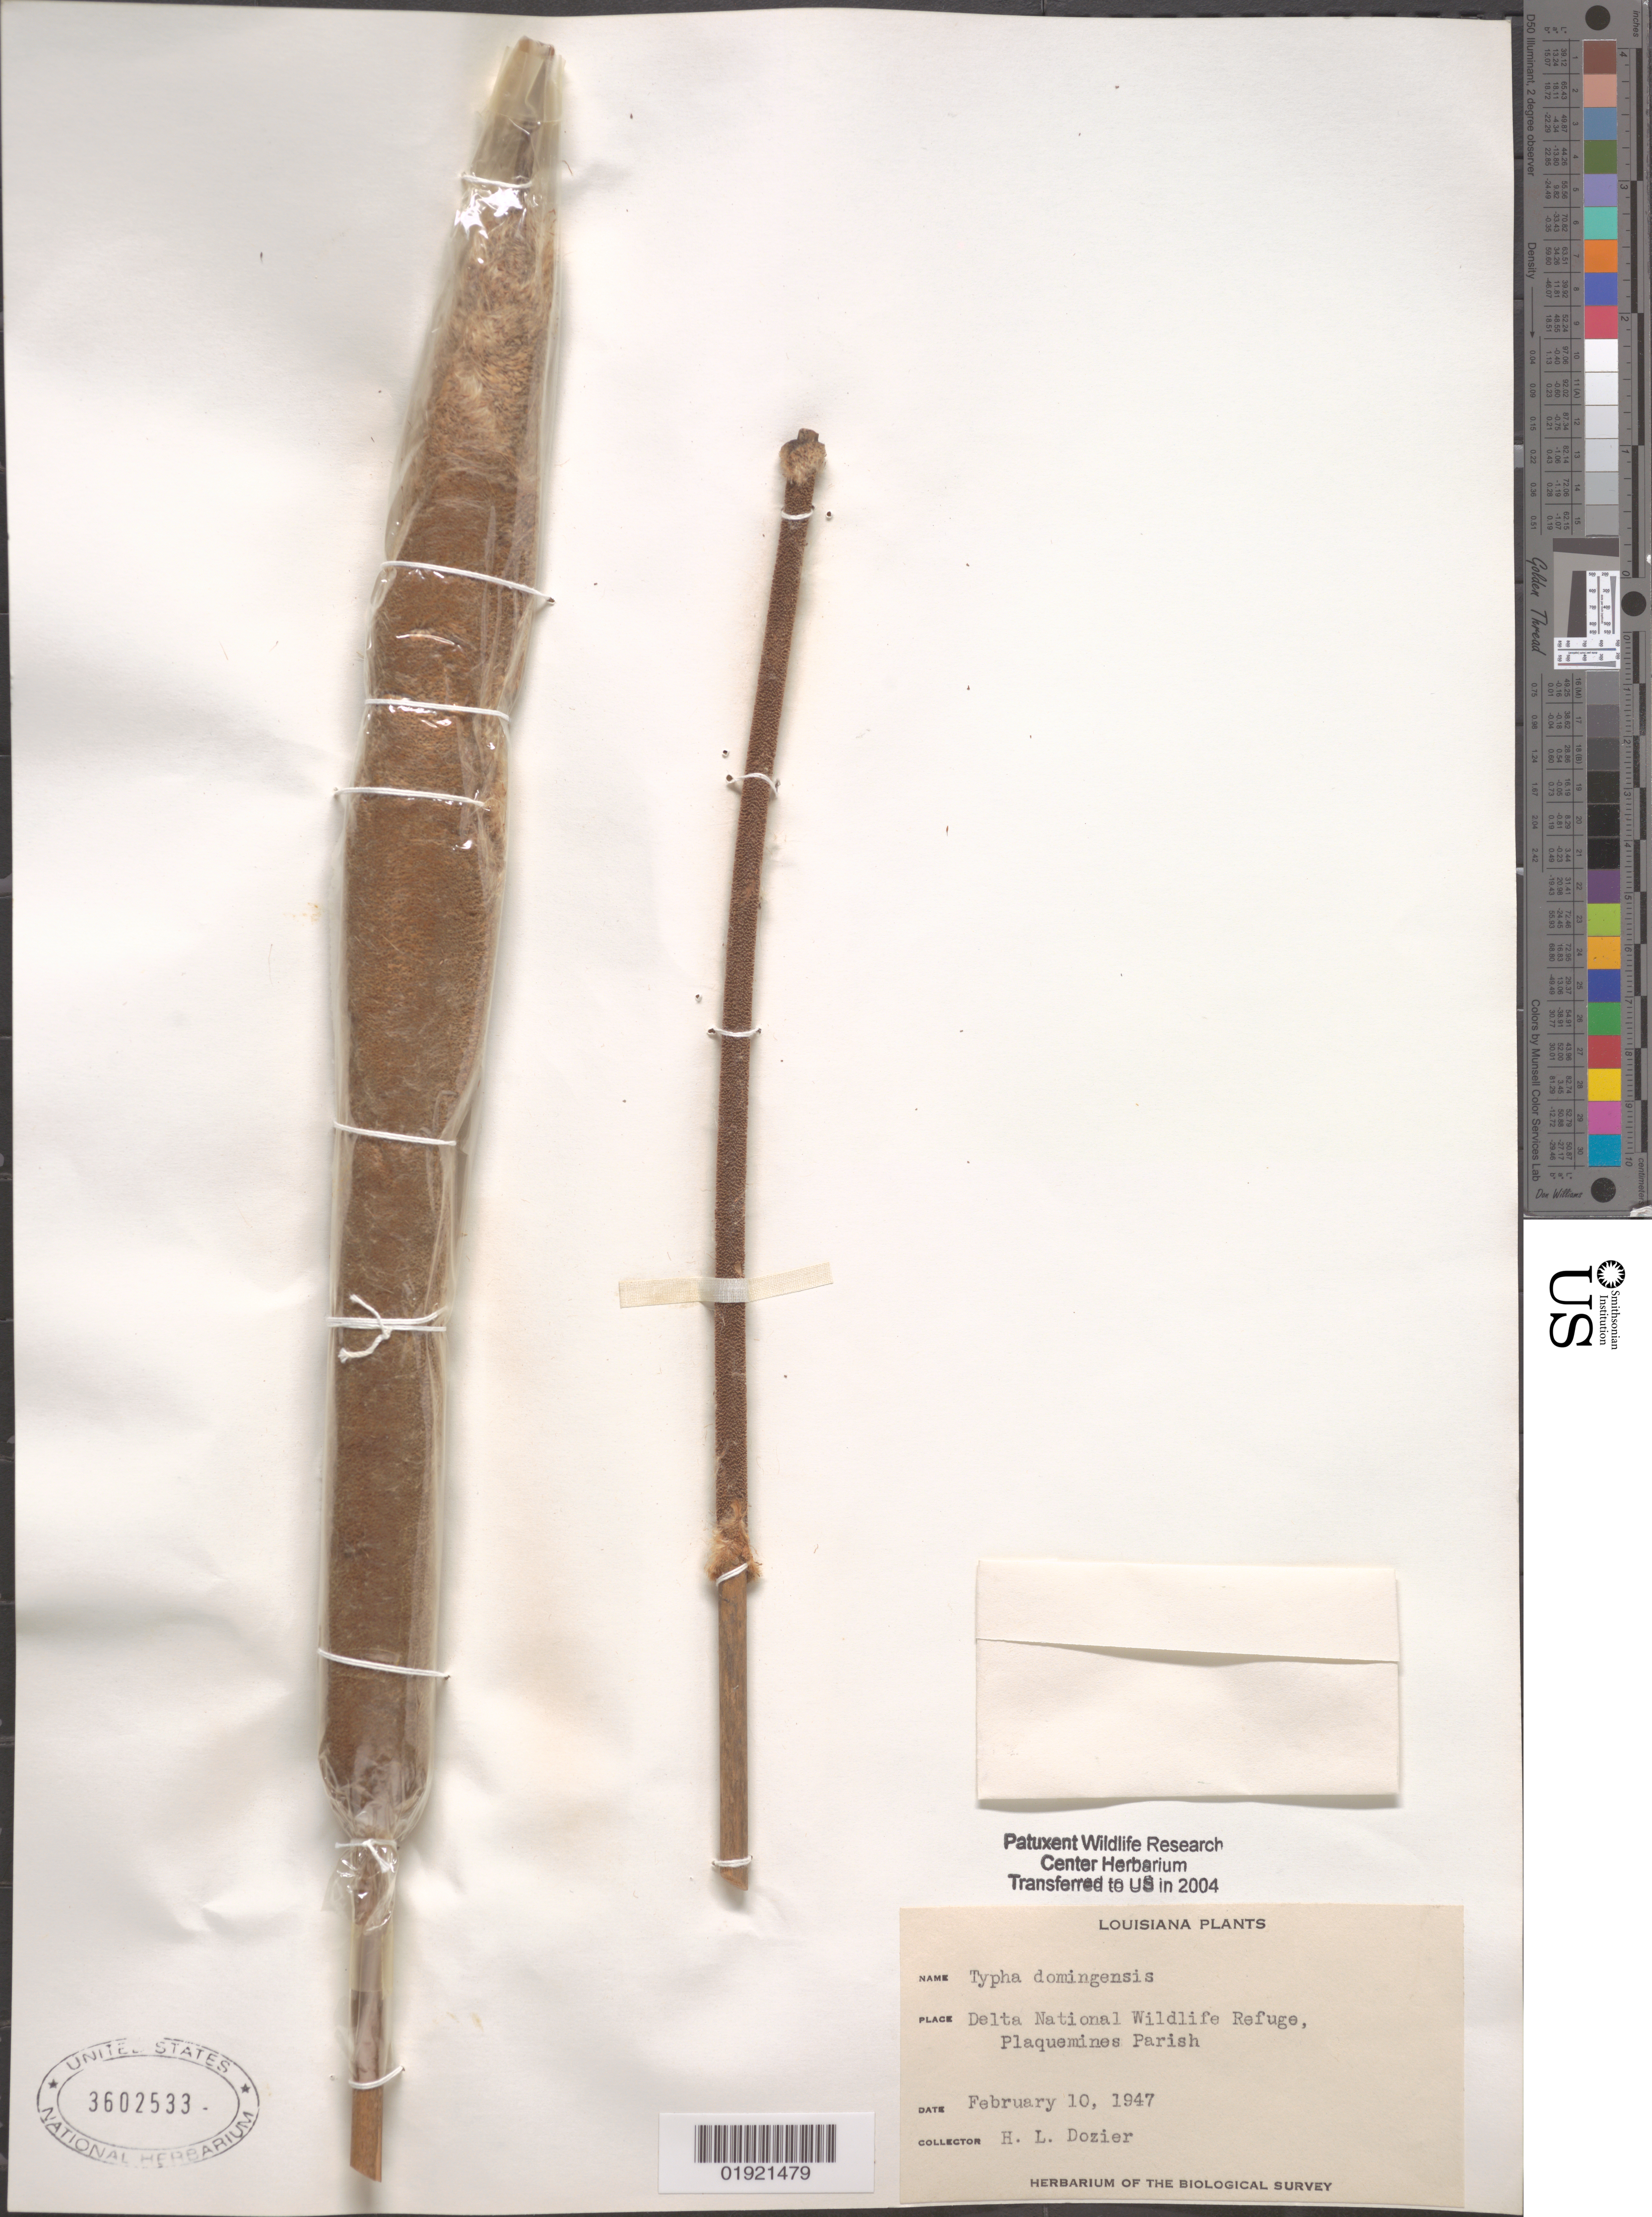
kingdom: Plantae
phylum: Tracheophyta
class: Liliopsida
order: Poales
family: Typhaceae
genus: Typha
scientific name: Typha domingensis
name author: Pers.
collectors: H. Dozier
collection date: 1947-02-10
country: United States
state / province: Louisiana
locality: Delta National Wildlife Refuge, Plaquemines Parish.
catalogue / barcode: US 3602533